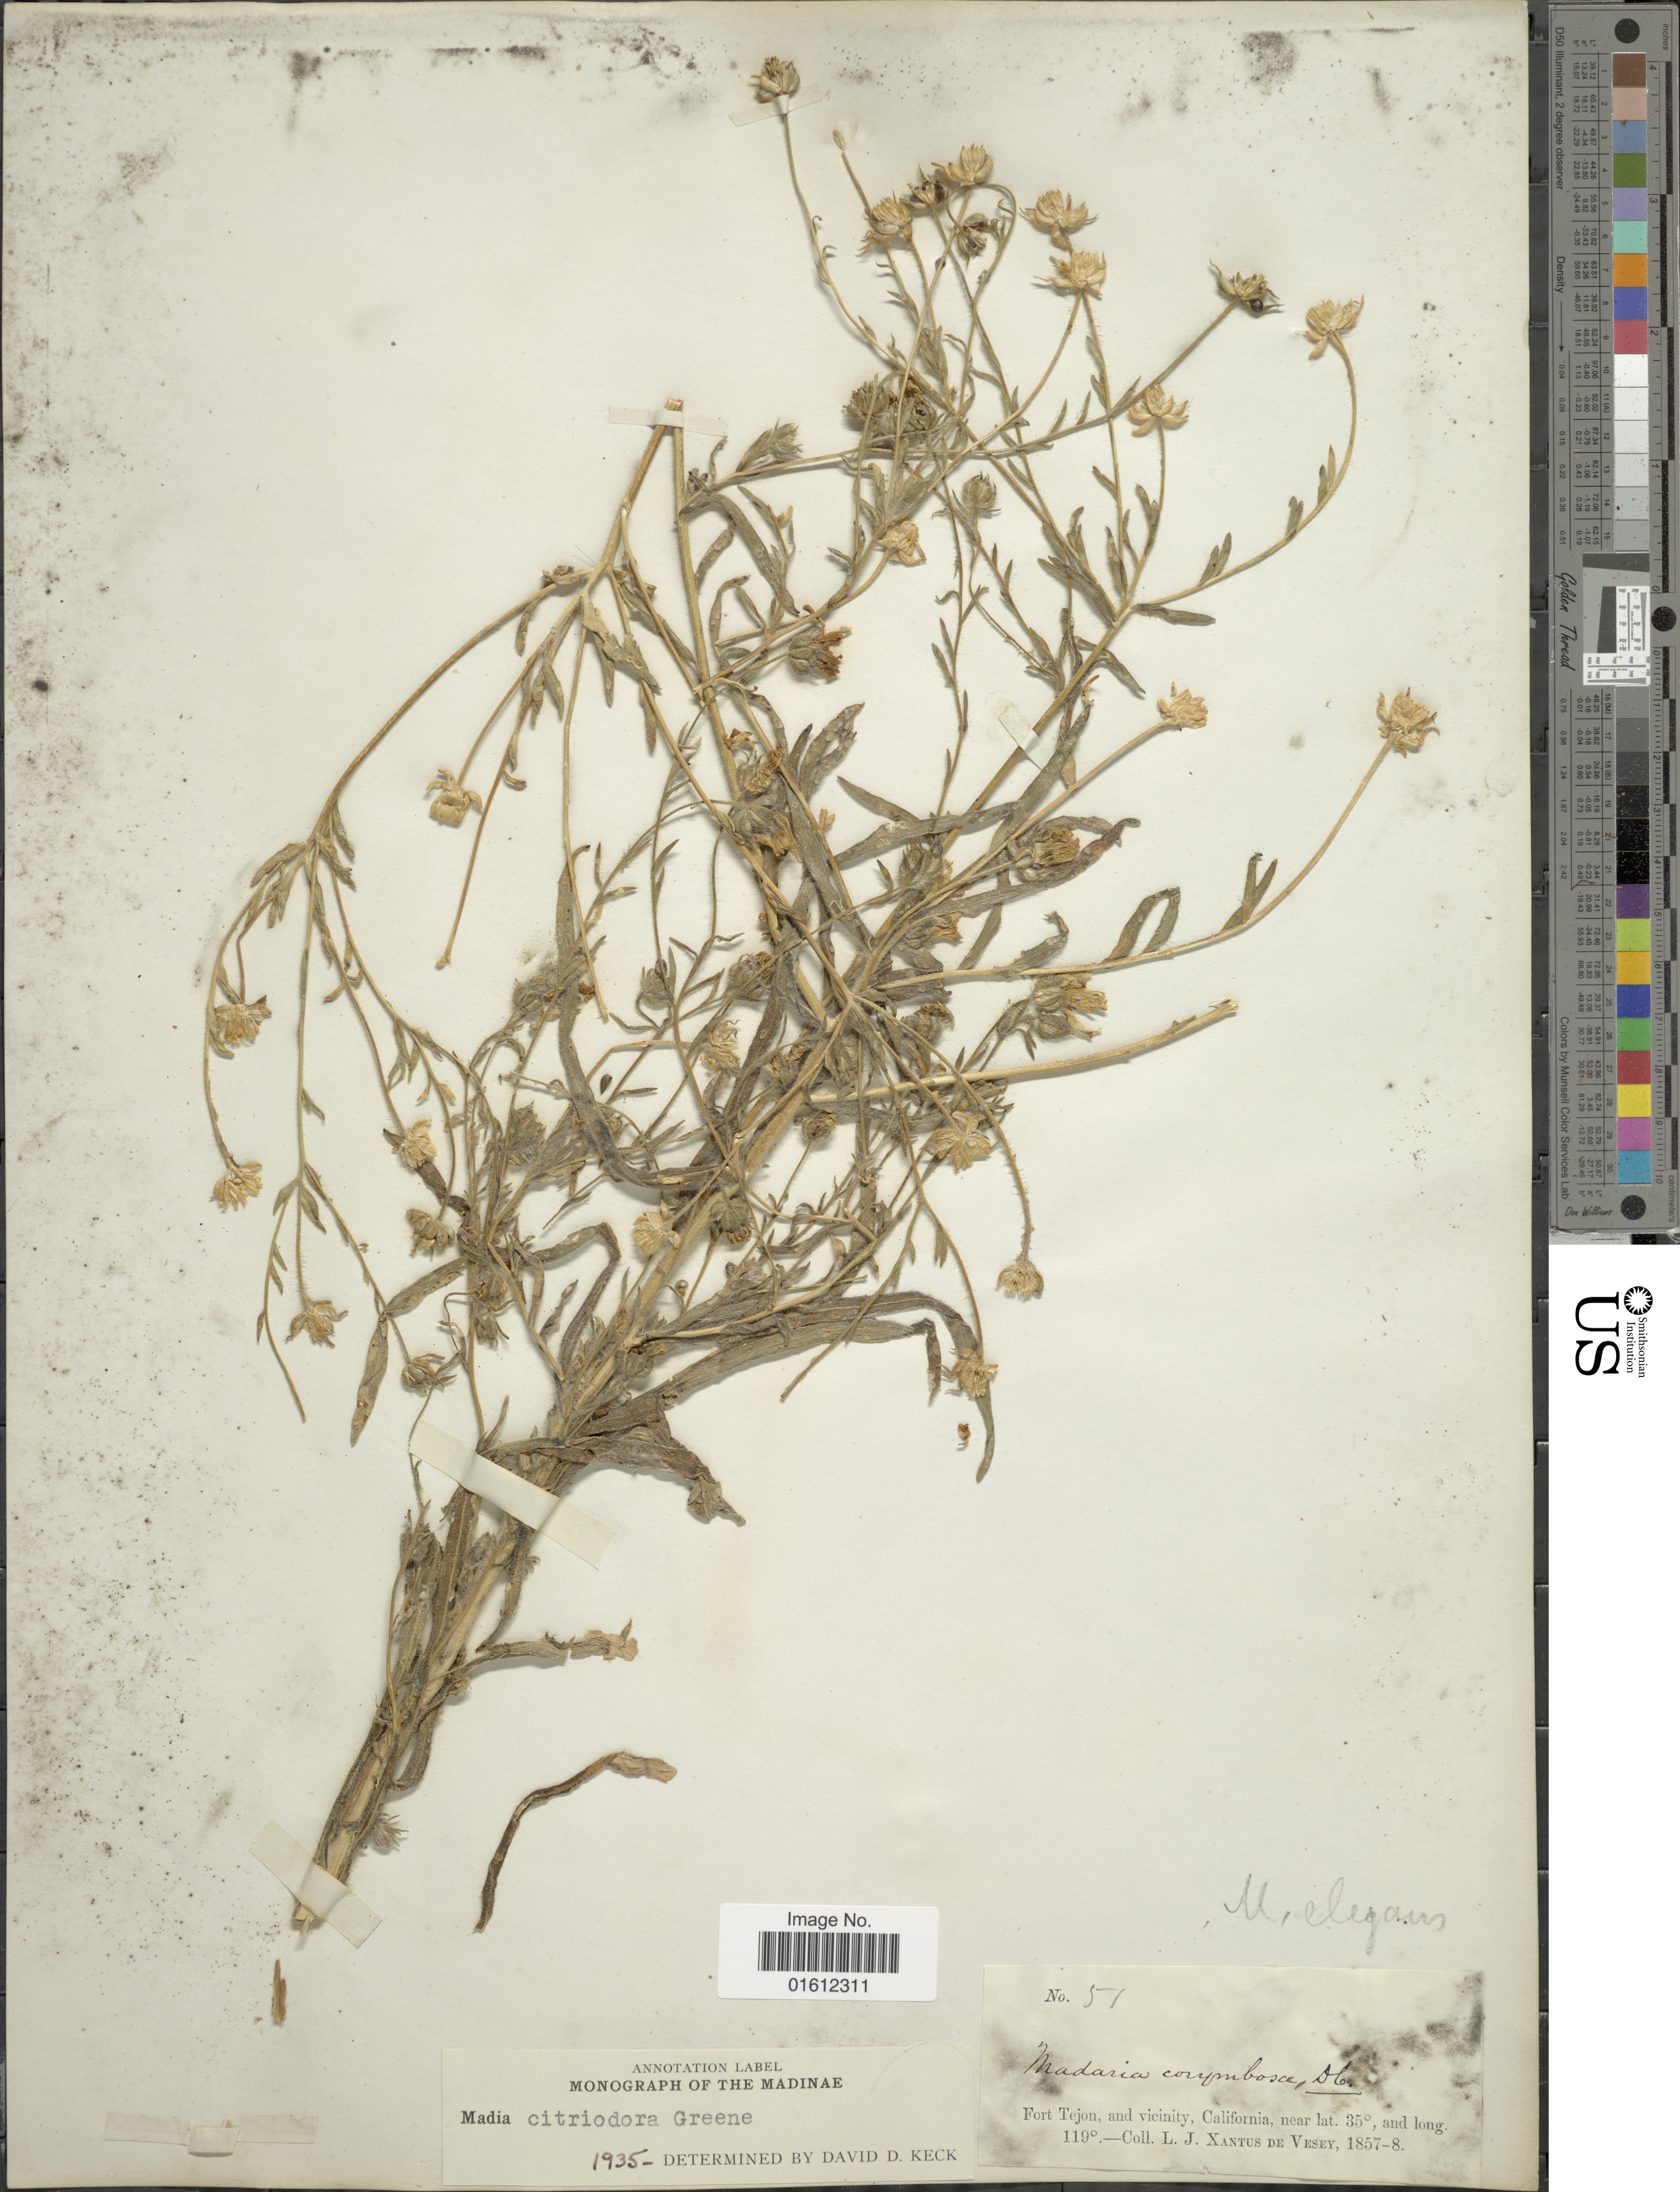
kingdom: Plantae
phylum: Tracheophyta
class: Magnoliopsida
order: Asterales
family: Asteraceae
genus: Madia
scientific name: Madia citriodora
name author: Greene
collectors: L. Xantus de Vesey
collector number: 51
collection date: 1857/1858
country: United States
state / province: California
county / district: Kern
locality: Fort Tejon, and vicinity